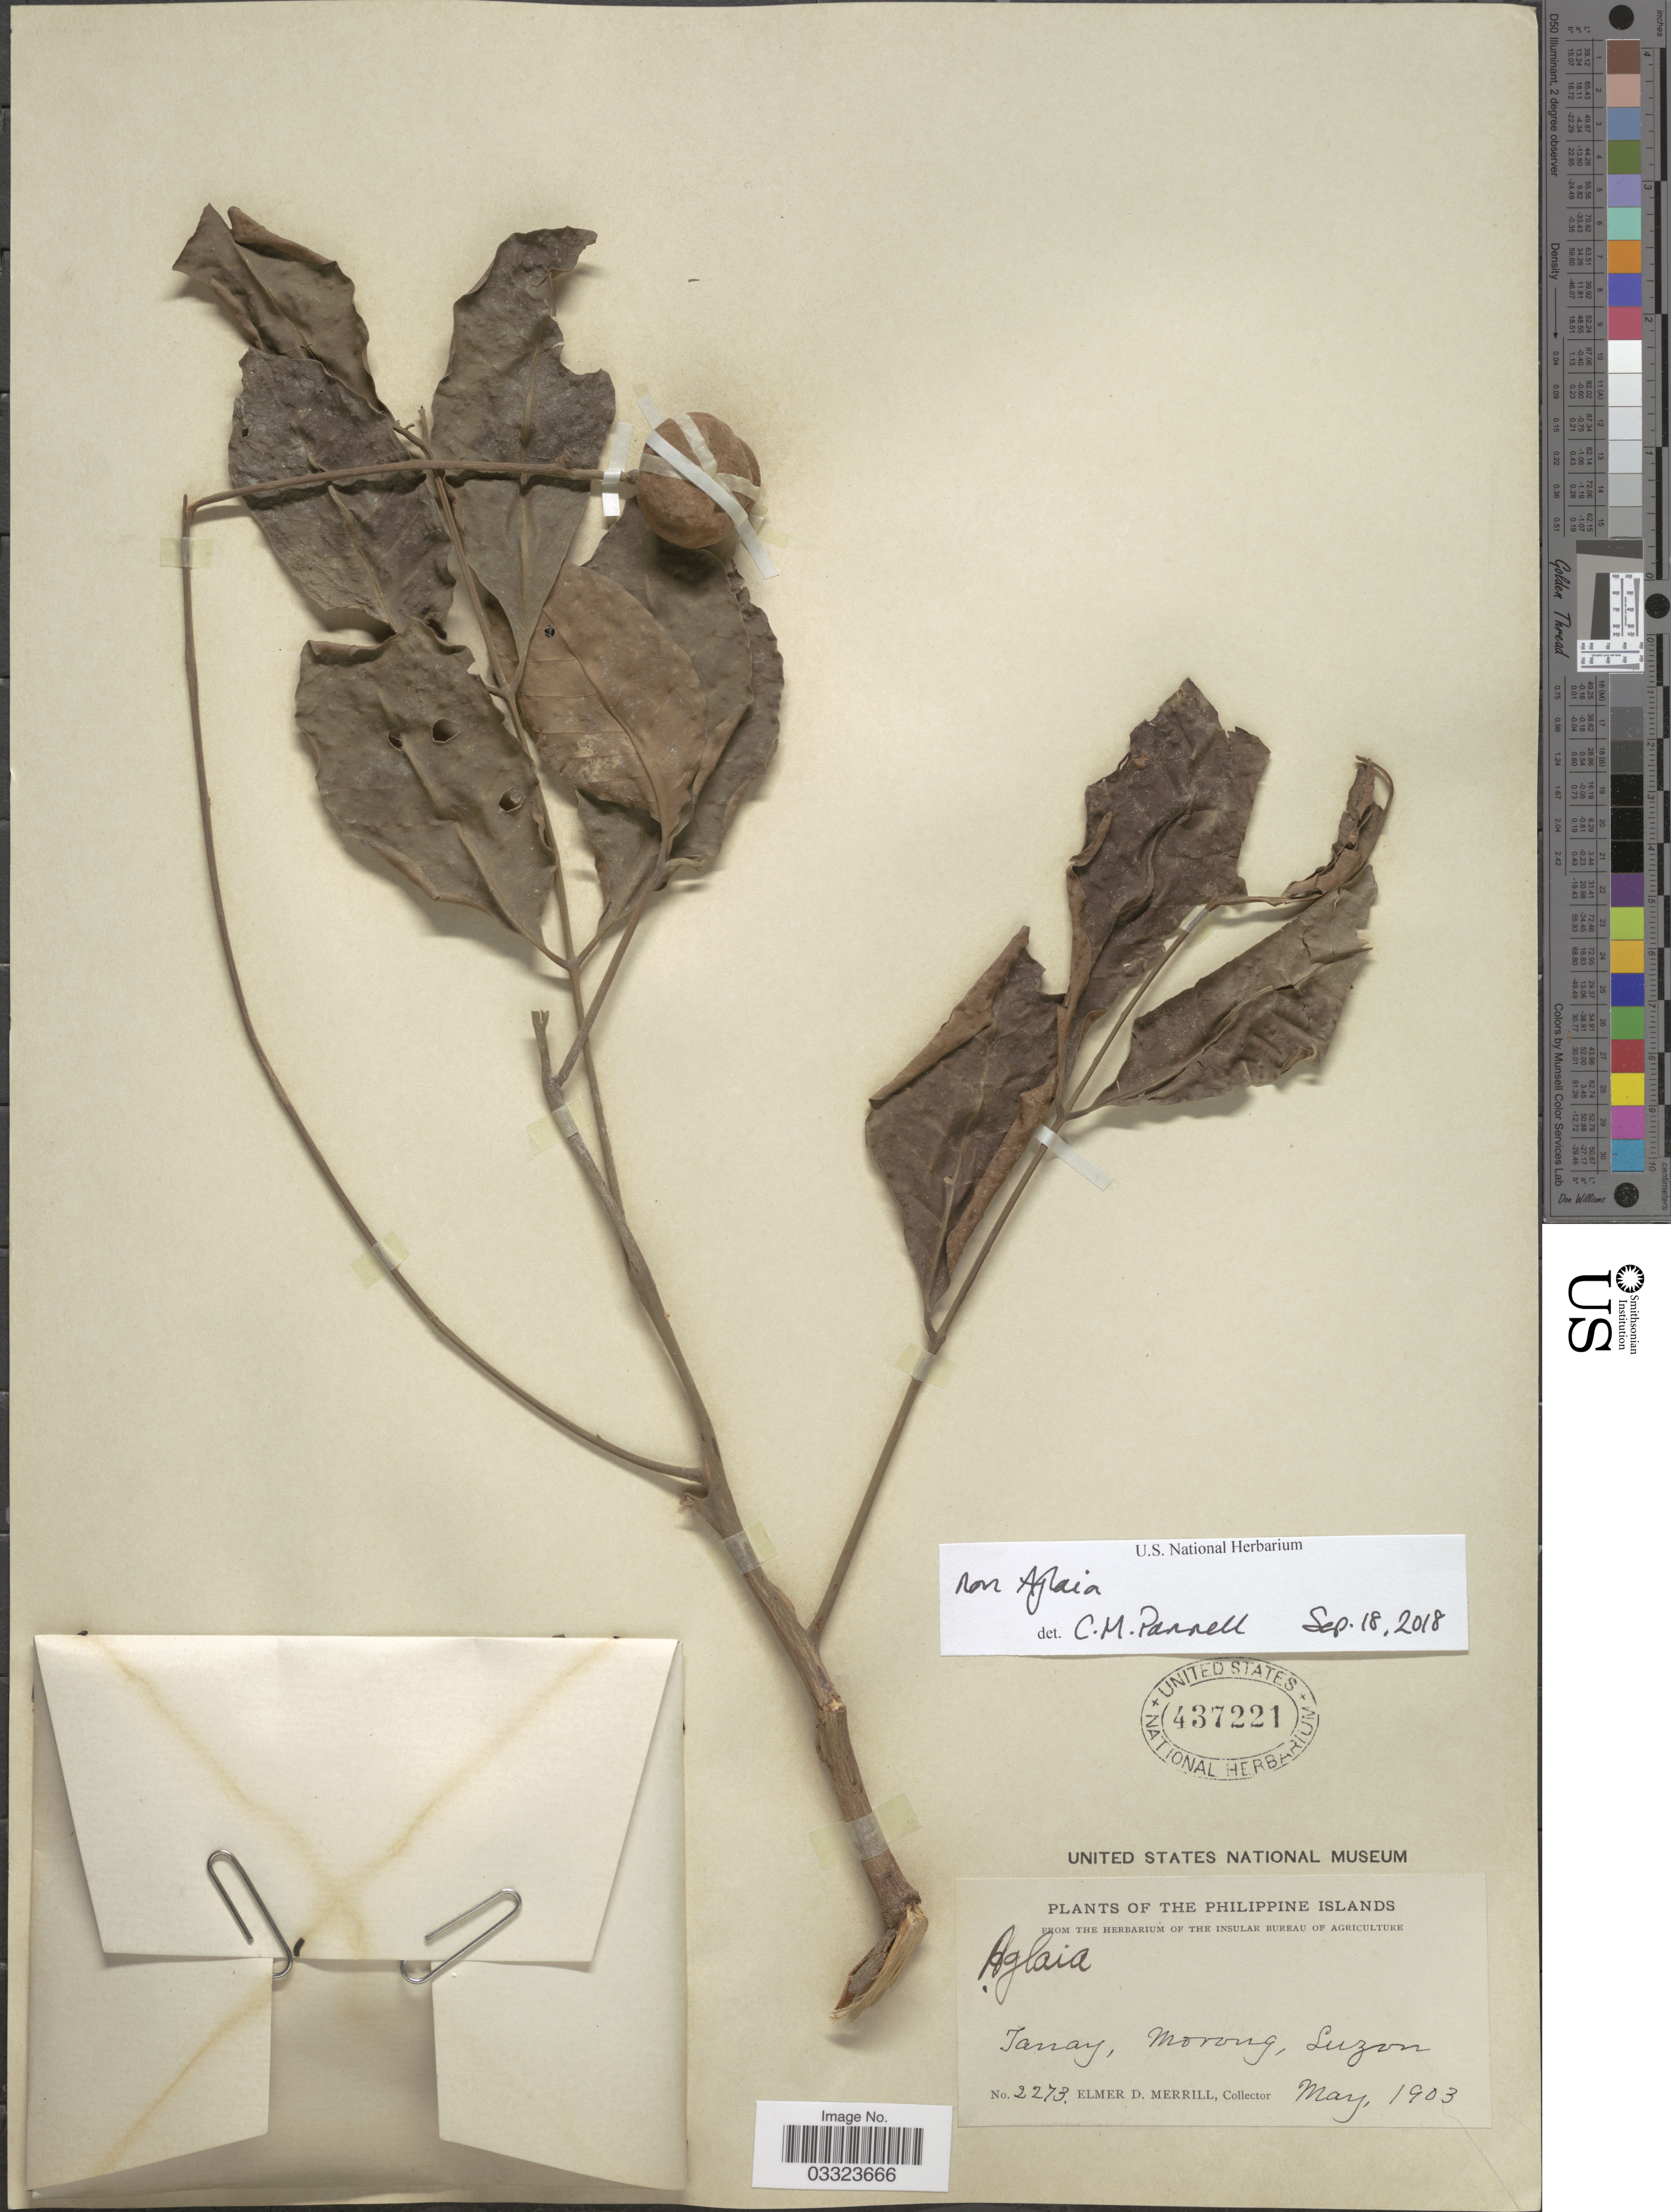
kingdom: Plantae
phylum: Tracheophyta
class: Magnoliopsida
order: Sapindales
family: Meliaceae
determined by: Pannell, C. M.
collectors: E. D. Merrill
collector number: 2273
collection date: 1903-05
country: Philippines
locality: Tanay, Morong, Luzon.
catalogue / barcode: US 437221